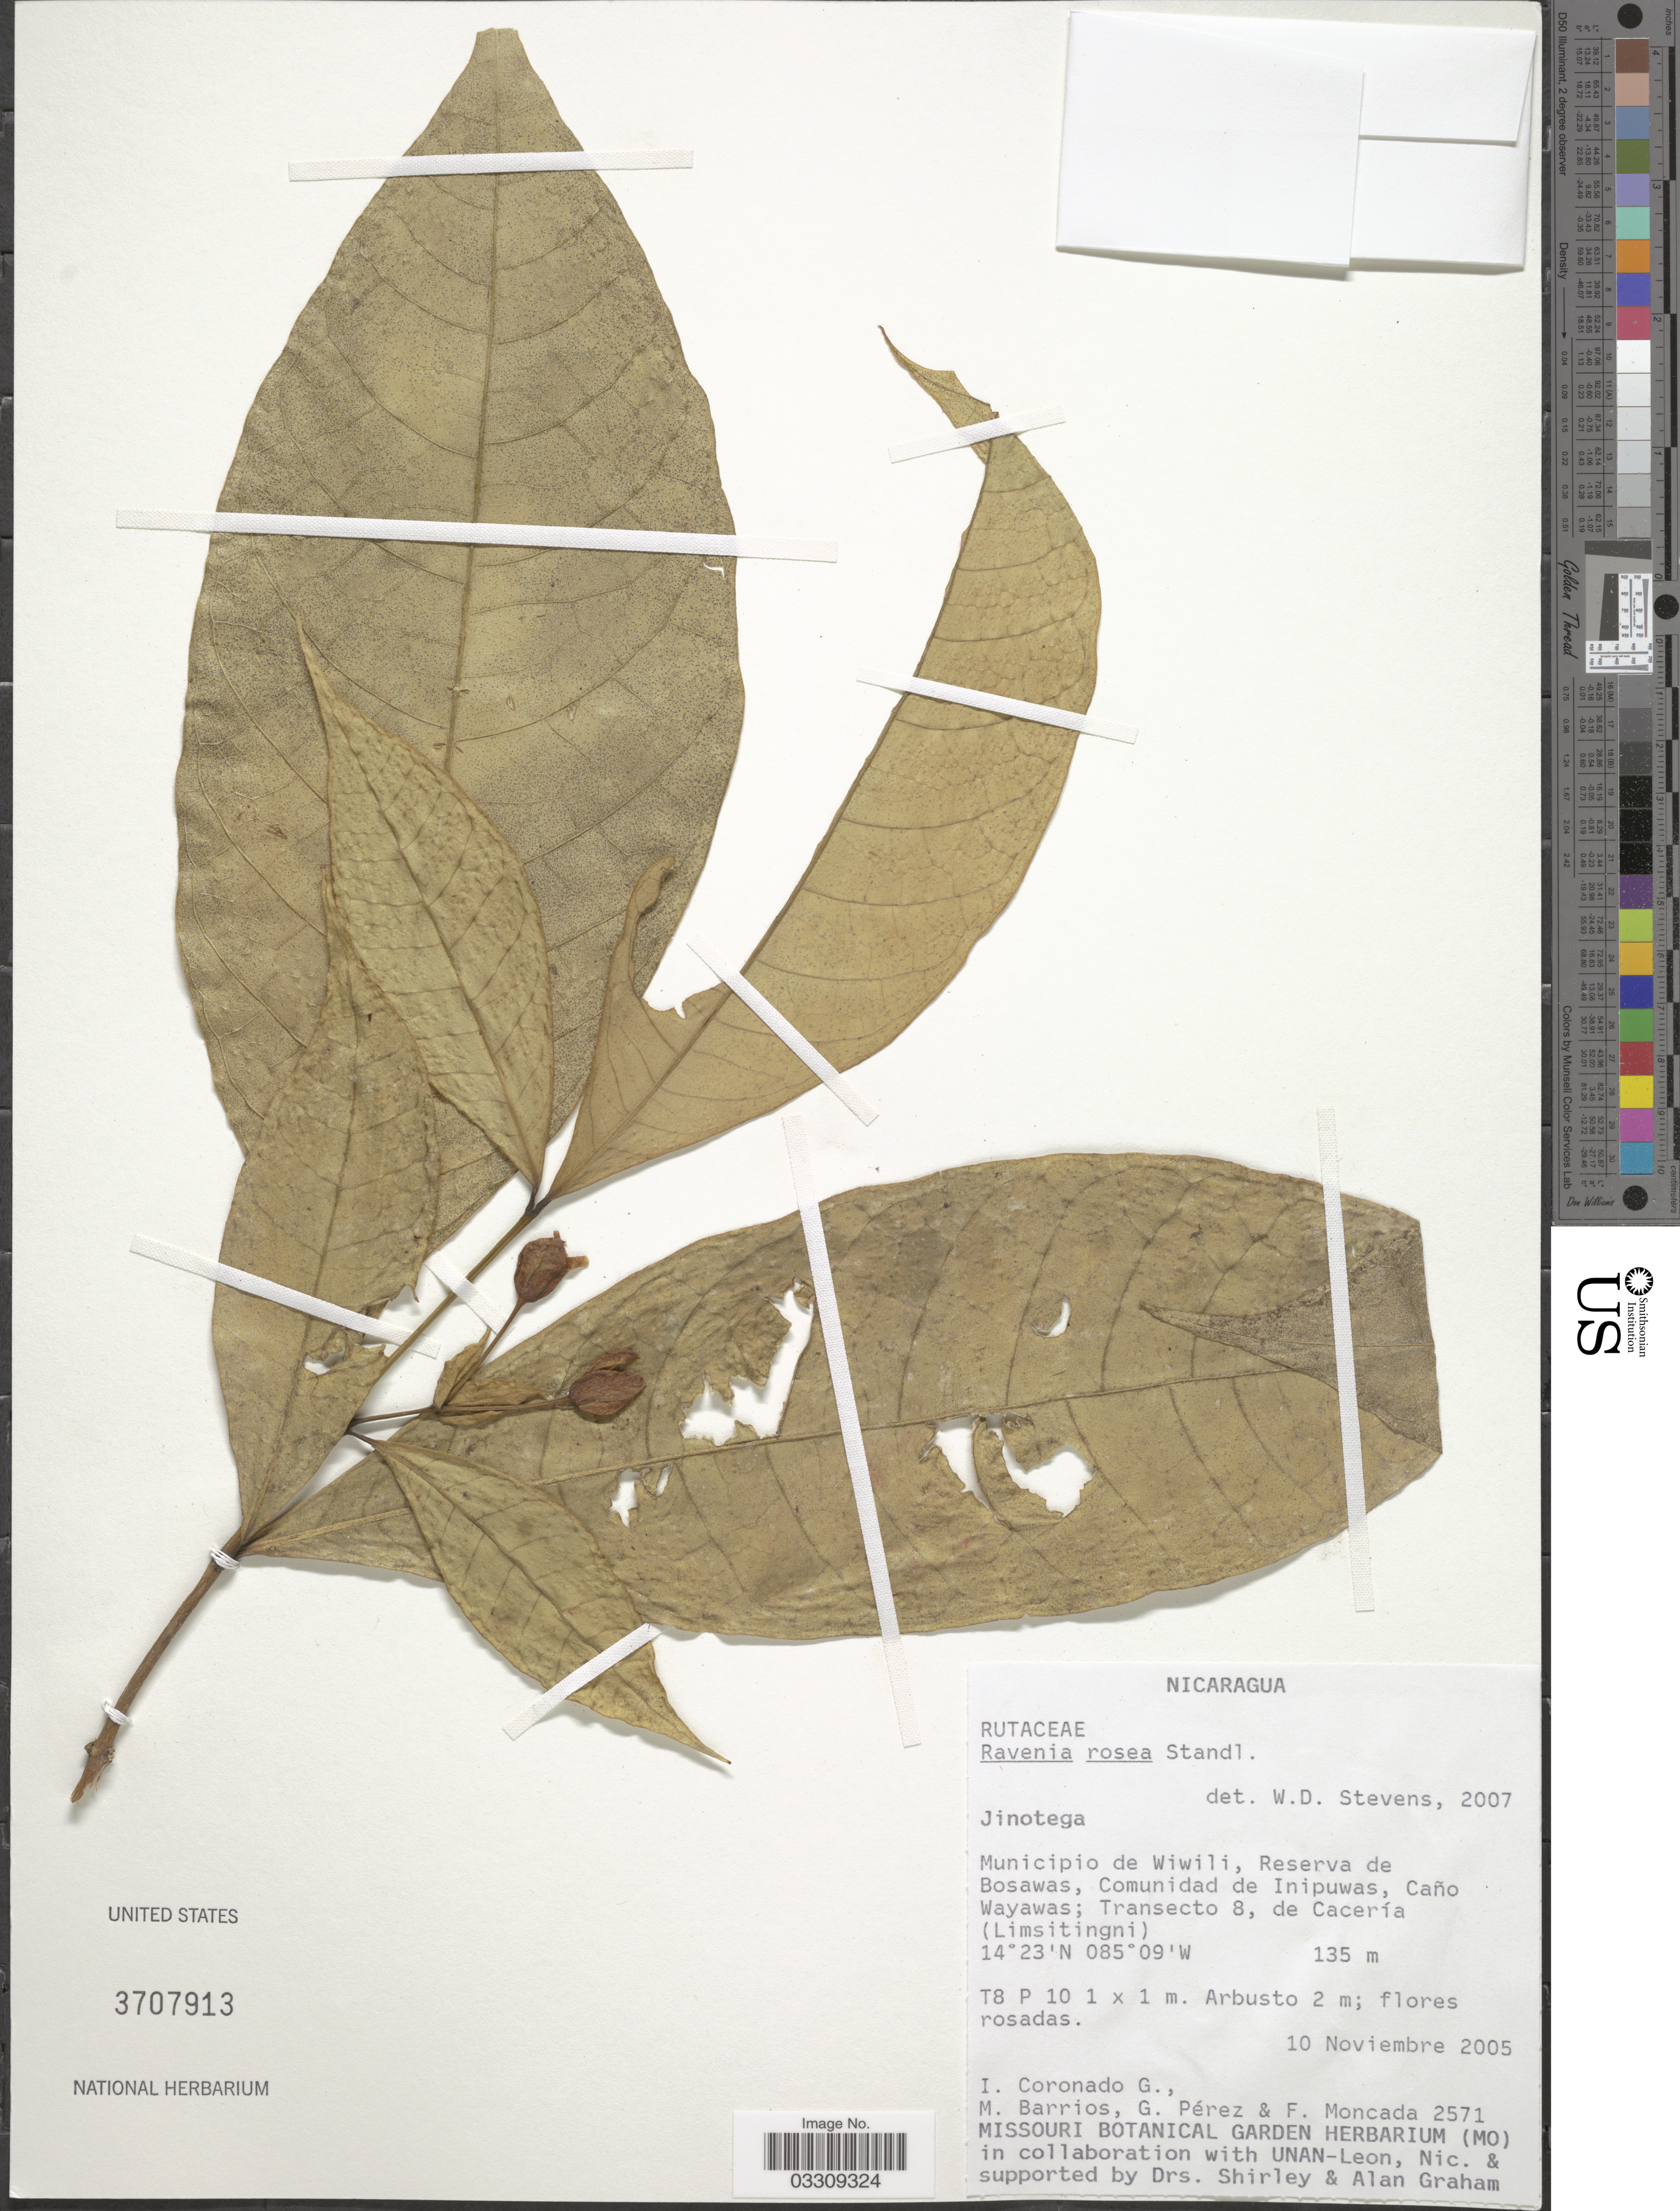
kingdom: Plantae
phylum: Tracheophyta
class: Magnoliopsida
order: Sapindales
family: Rutaceae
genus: Ravenia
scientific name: Ravenia rosea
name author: Standl.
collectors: I. Coronado, M. Barrios, G. Perez & F. Moncada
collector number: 2571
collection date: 2005-11-10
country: Nicaragua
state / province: Jinotega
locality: Municipio de Wiwili, Reserva de Bosawas, Comunidad de Inipuwas, Caño Wayawas; Transecto 8, de Cacería (Limsitingni).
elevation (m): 135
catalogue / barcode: US 3707913